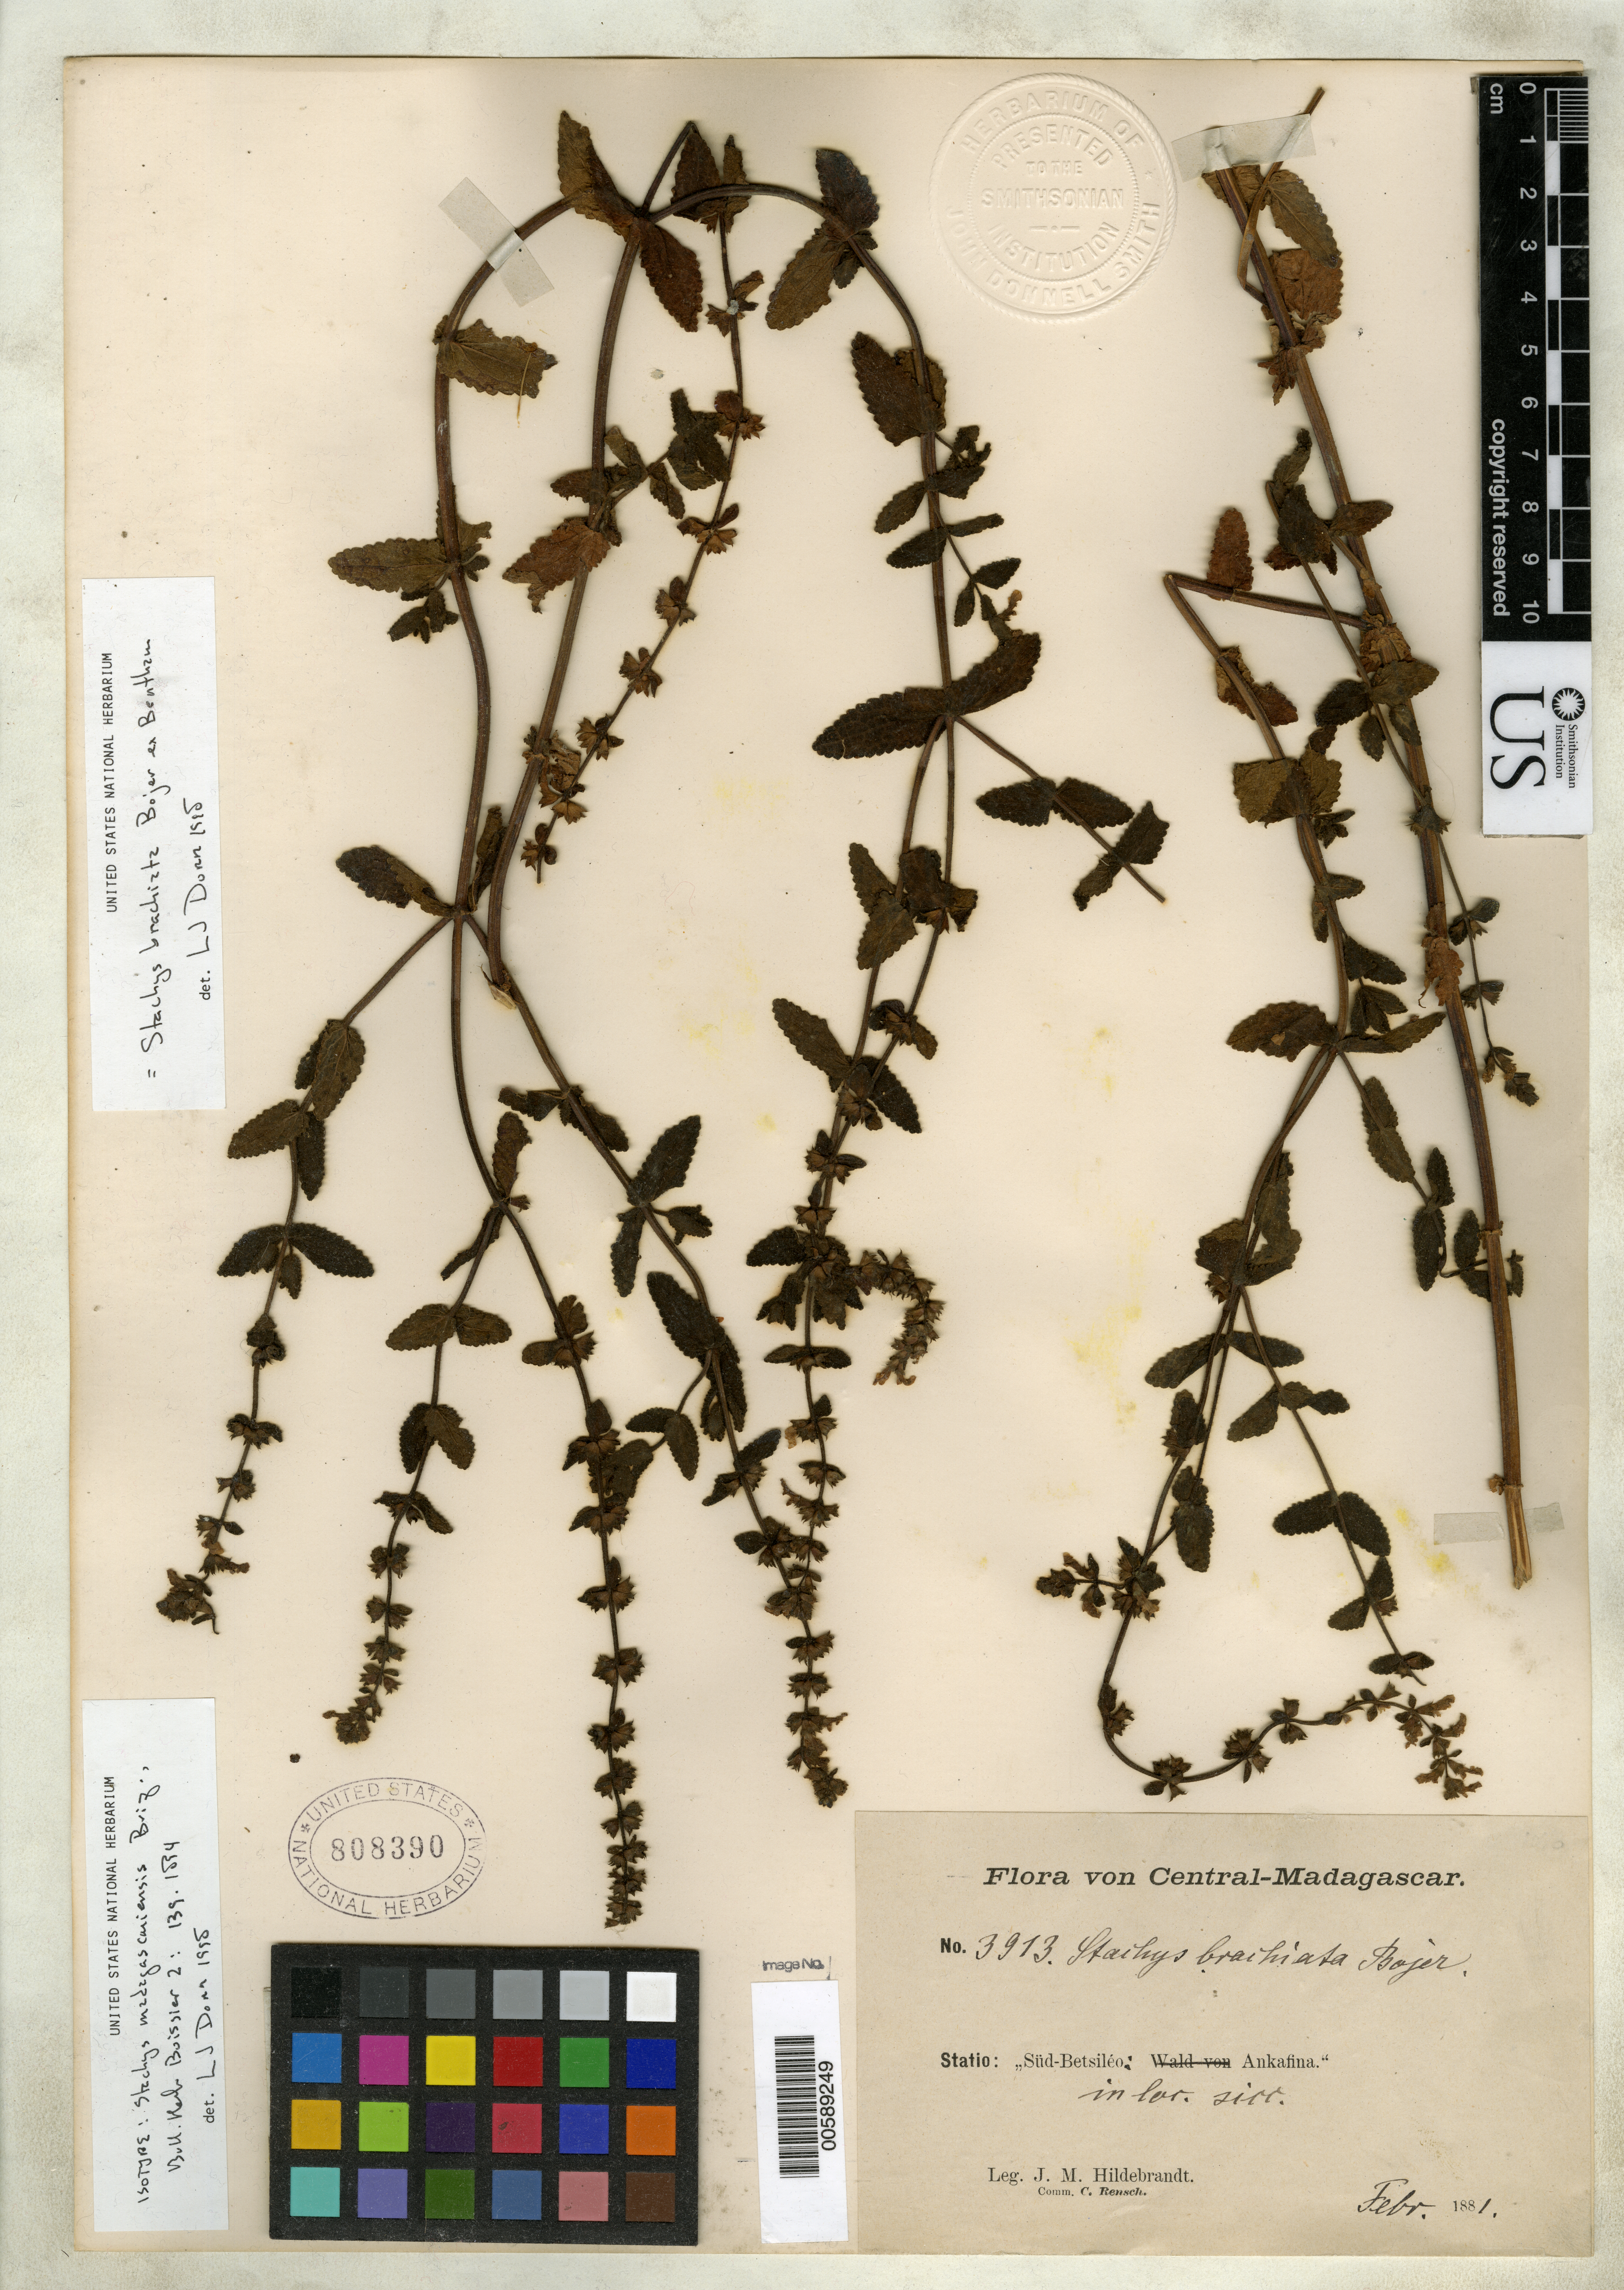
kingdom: Plantae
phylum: Tracheophyta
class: Magnoliopsida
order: Lamiales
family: Lamiaceae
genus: Stachys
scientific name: Stachys madagascariensis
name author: Briq.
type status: Isotype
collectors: J. Hildebrandt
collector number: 3913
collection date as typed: Feb 1881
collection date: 1881-02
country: Madagascar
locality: Sud-betsileo, Ankafina.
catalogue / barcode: US 808390